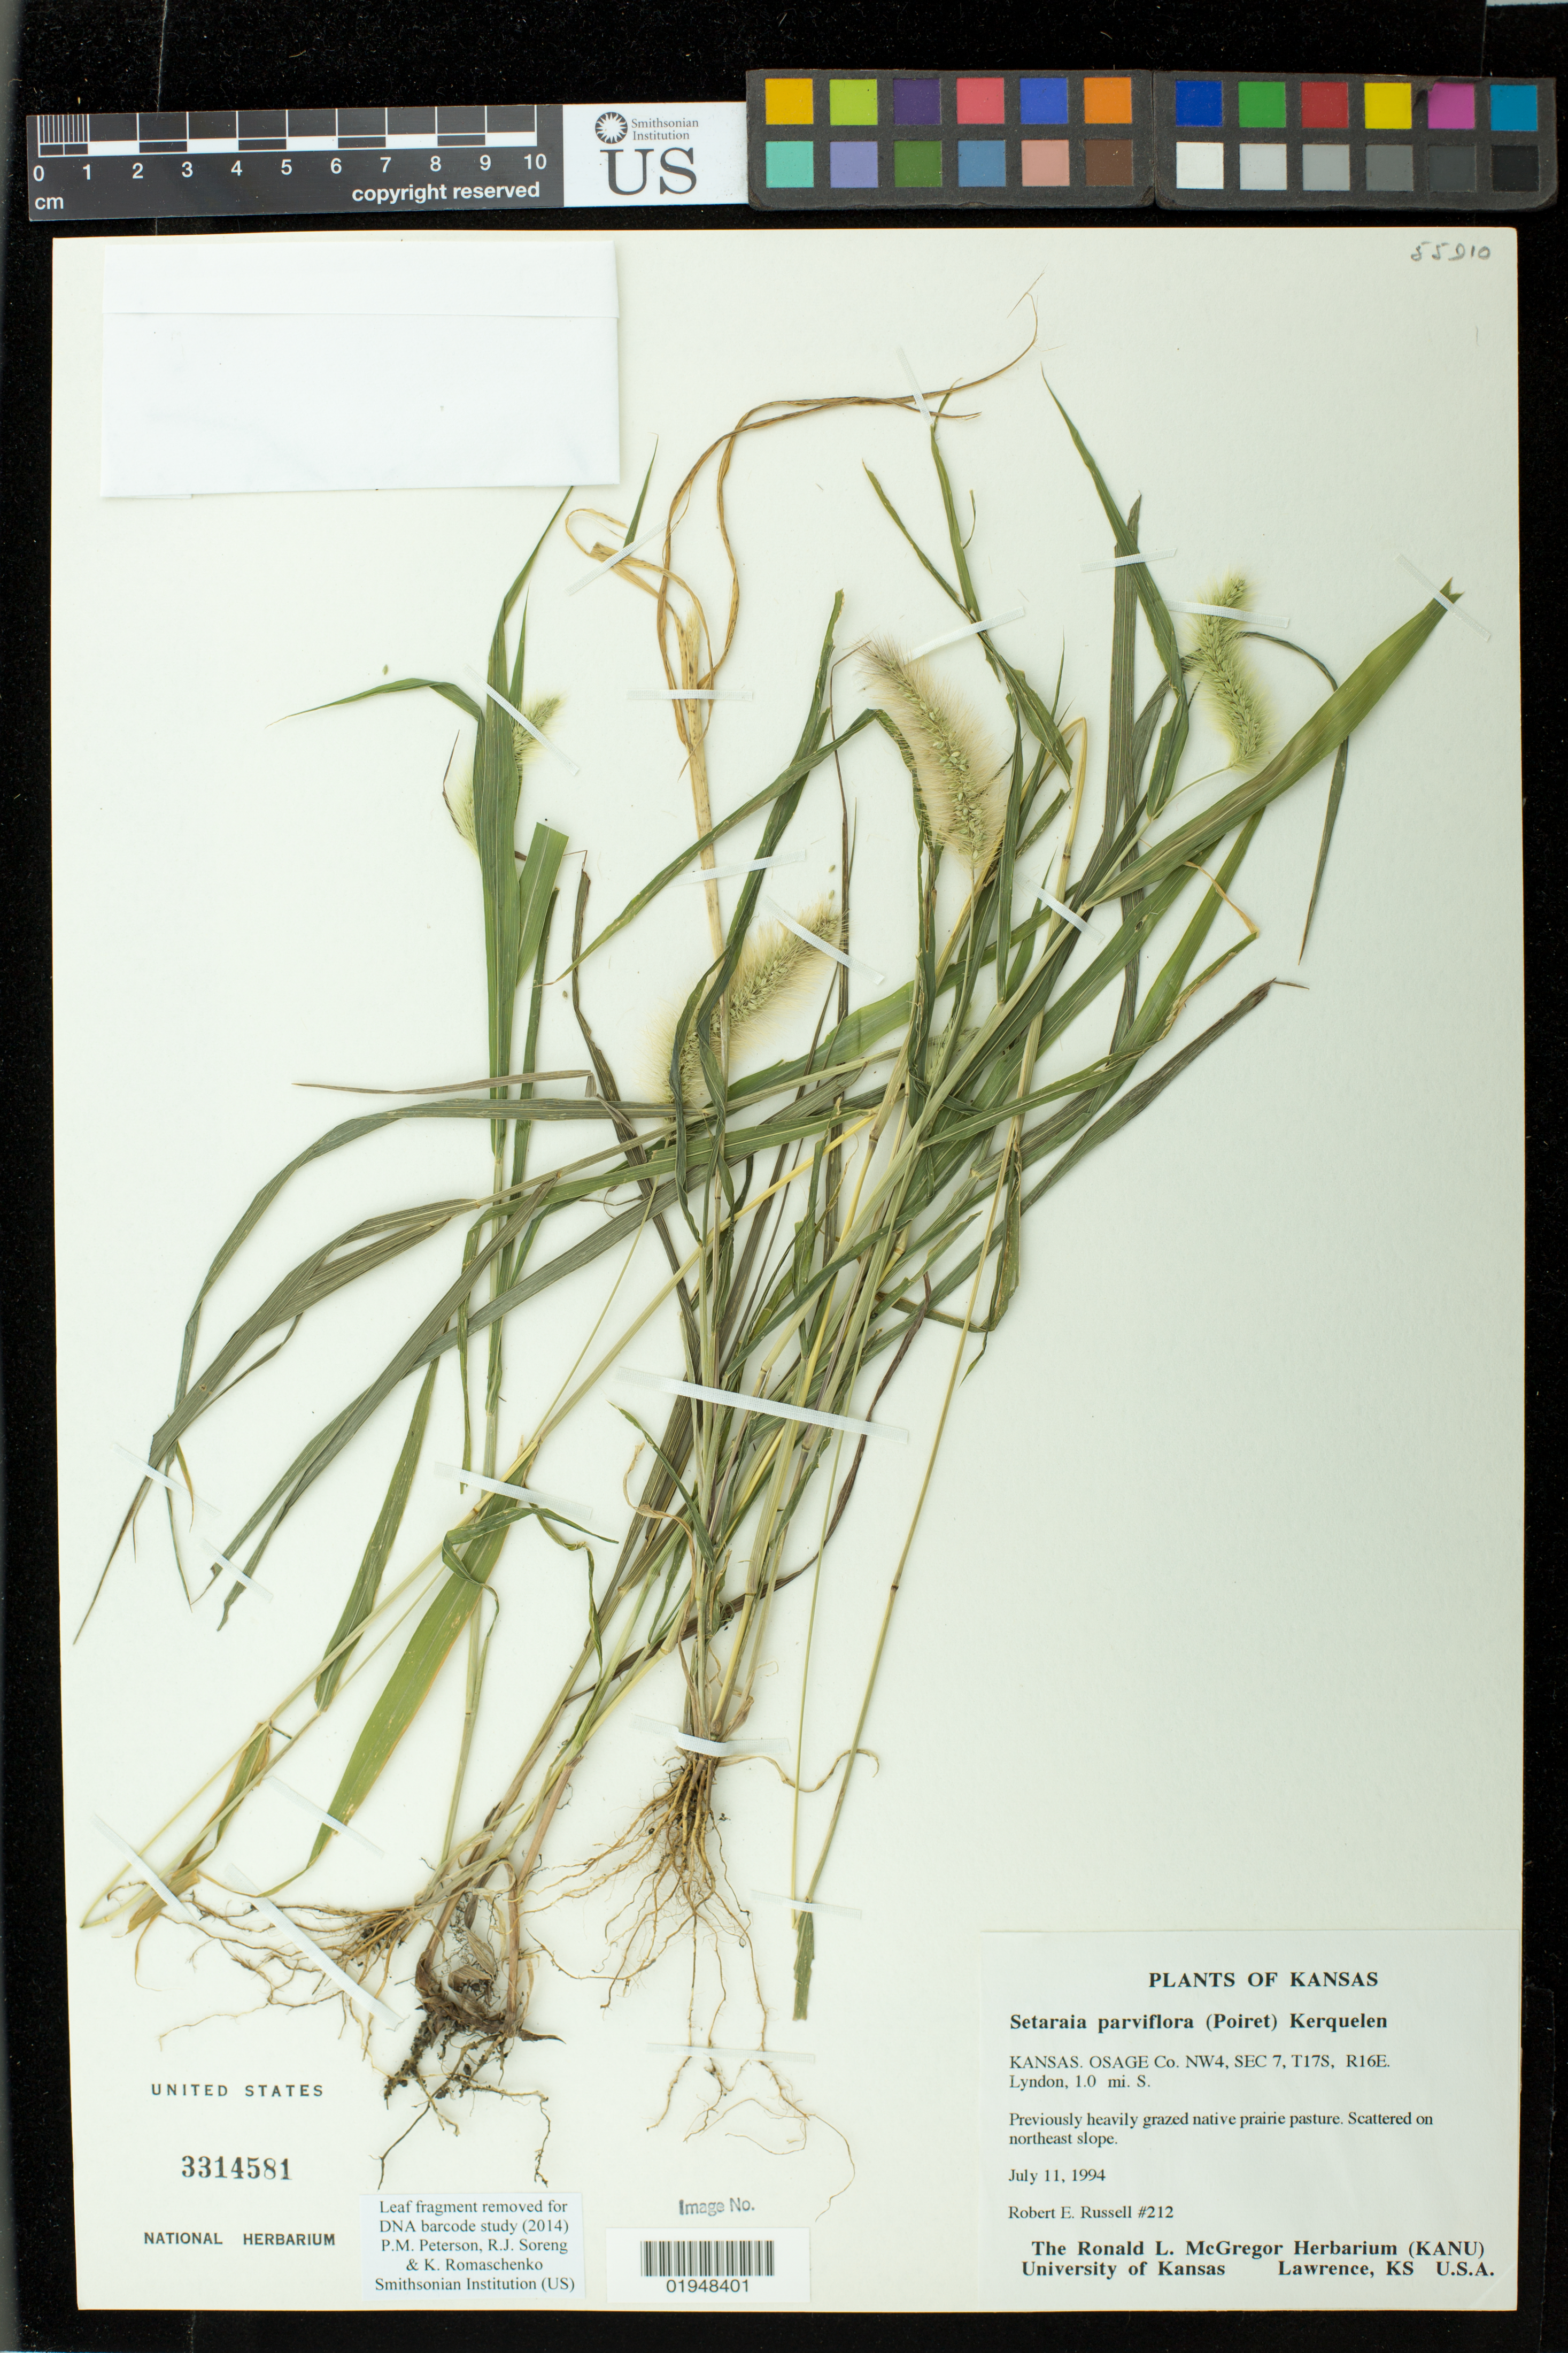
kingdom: Plantae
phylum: Tracheophyta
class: Liliopsida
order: Poales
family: Poaceae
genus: Setaria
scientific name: Setaria parviflora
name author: (Poir.) Kerguélen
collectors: R. Russell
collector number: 212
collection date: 1994-07-11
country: United States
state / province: Kansas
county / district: Osage County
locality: NW4, SEC 7, T17S, R16E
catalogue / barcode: US 3314581